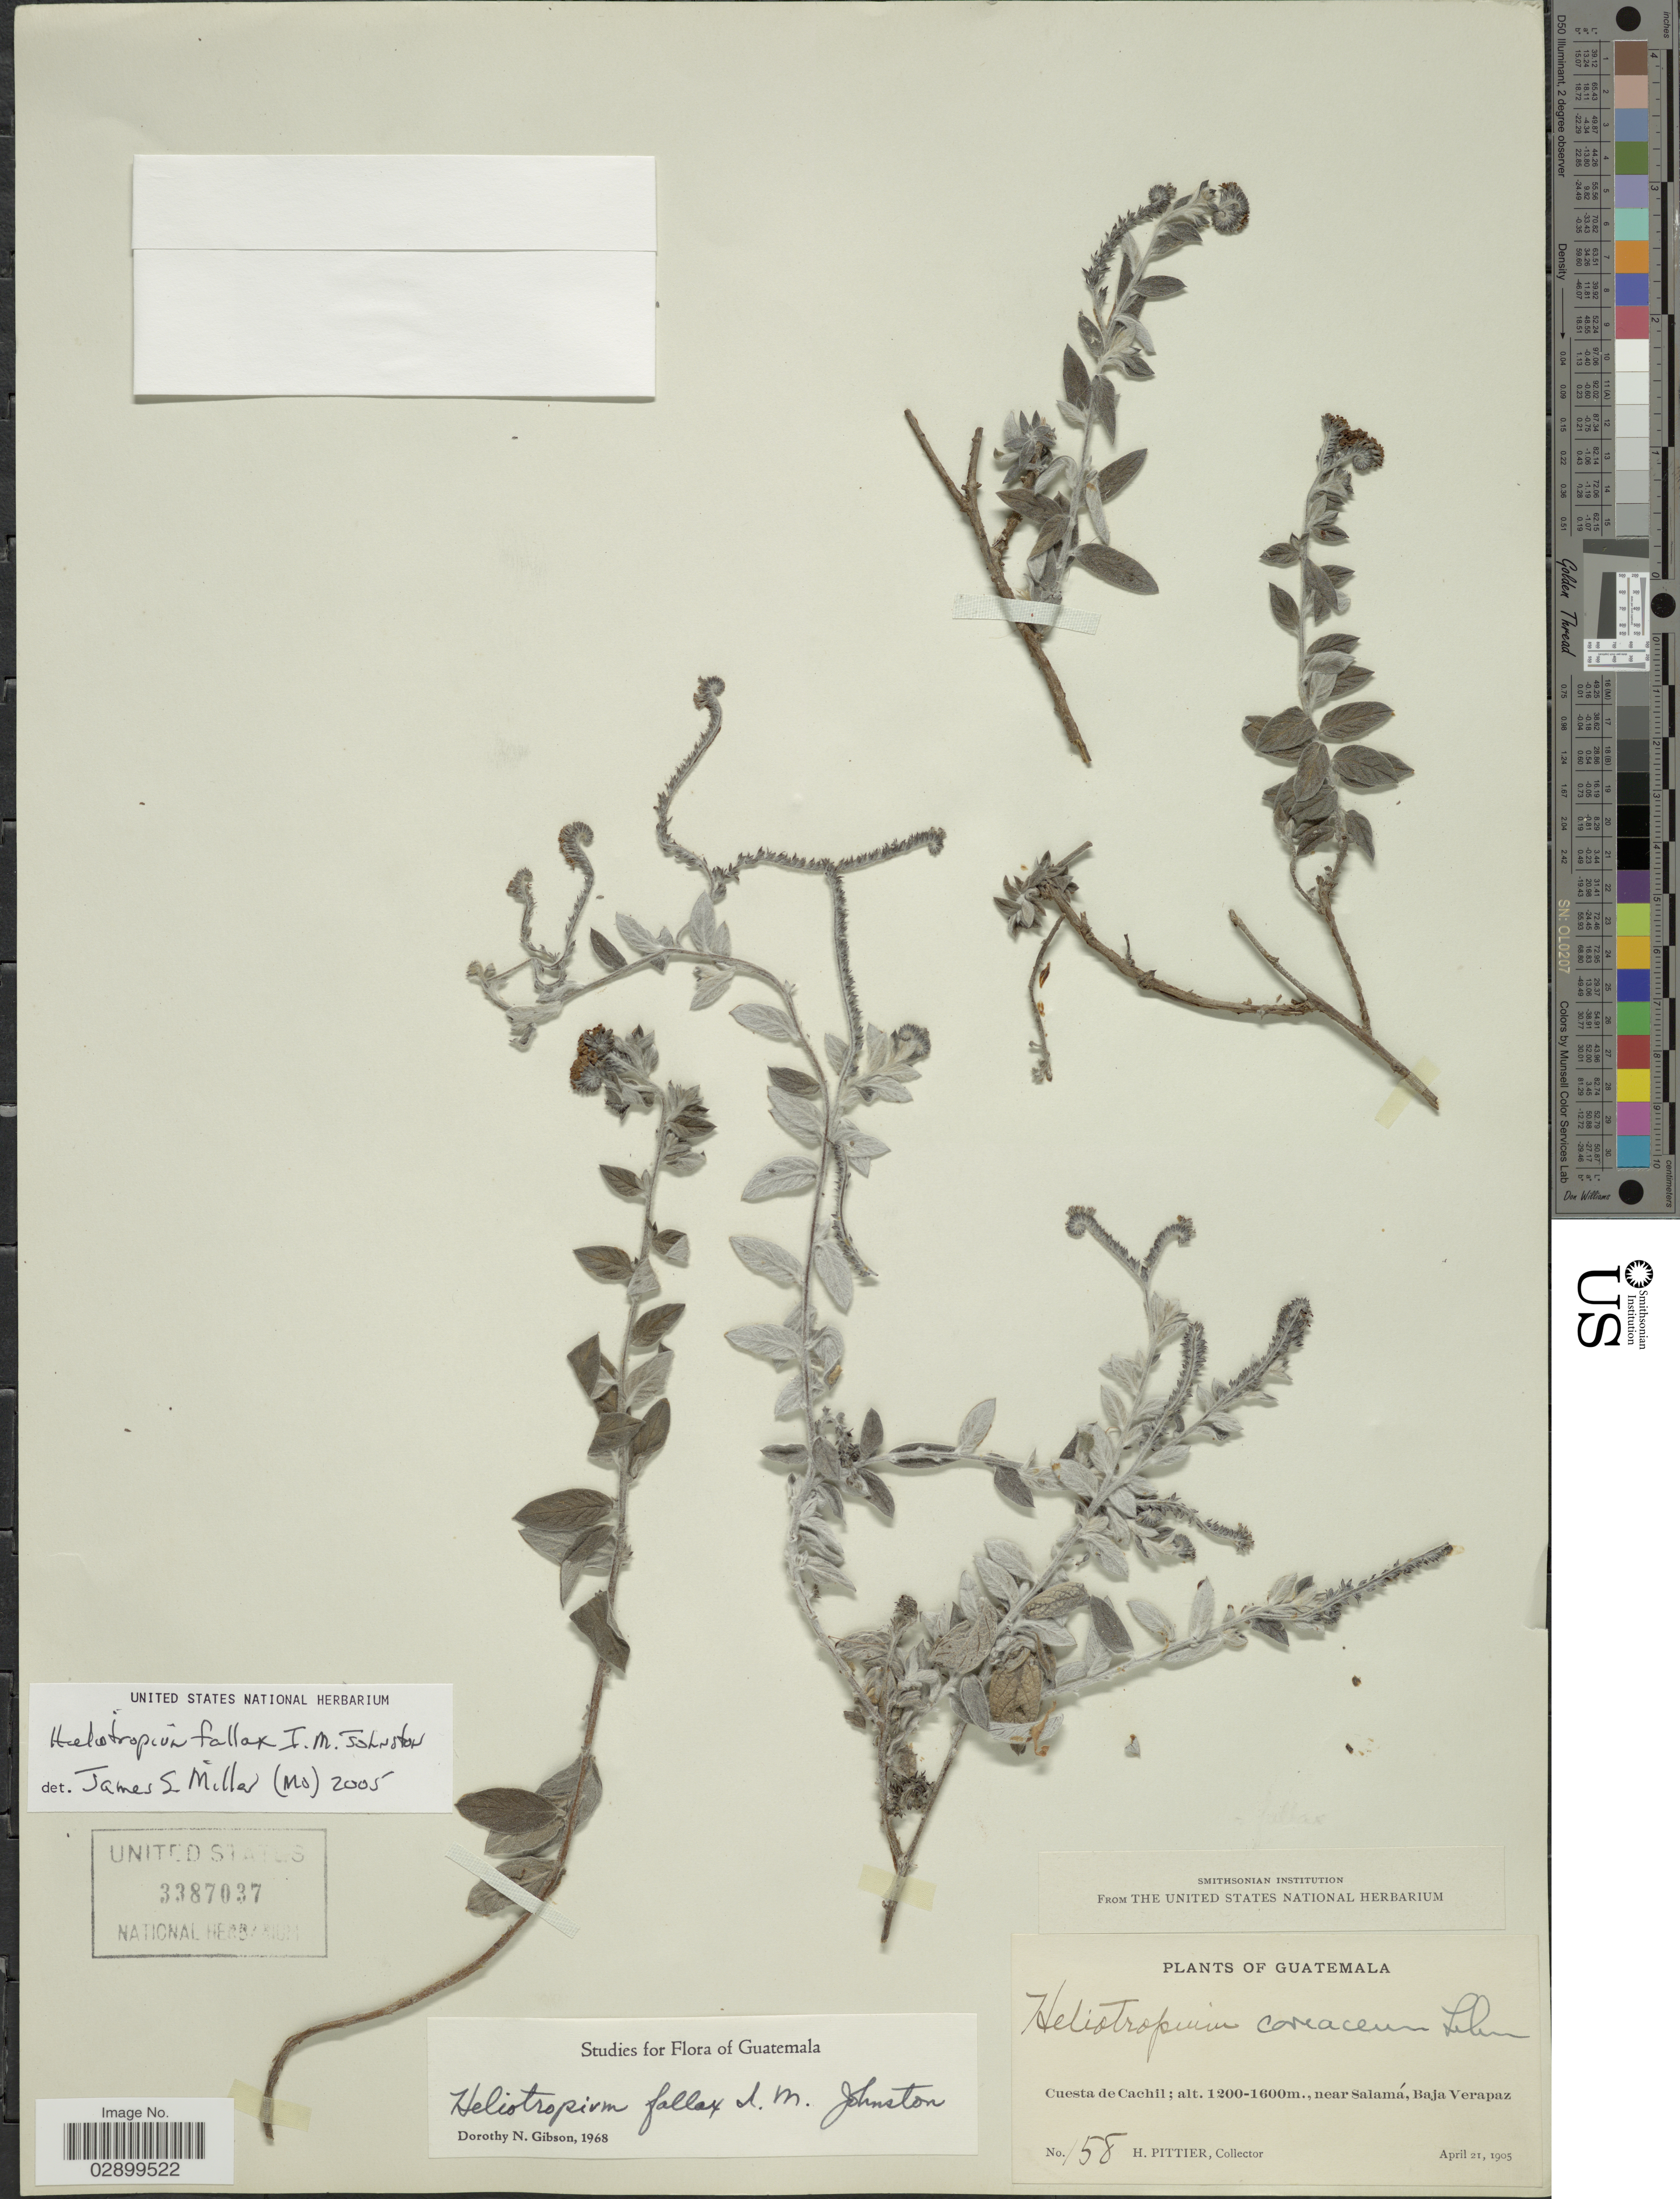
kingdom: Plantae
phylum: Tracheophyta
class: Magnoliopsida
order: Boraginales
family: Heliotropiaceae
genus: Heliotropium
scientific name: Heliotropium fallax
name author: I.M. Johnst.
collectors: H. F. Pittier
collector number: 158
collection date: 1905-04-21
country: Guatemala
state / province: Baja Verapaz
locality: Cuesta de Cachil, near Salamá.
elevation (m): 1200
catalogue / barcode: US 3387037